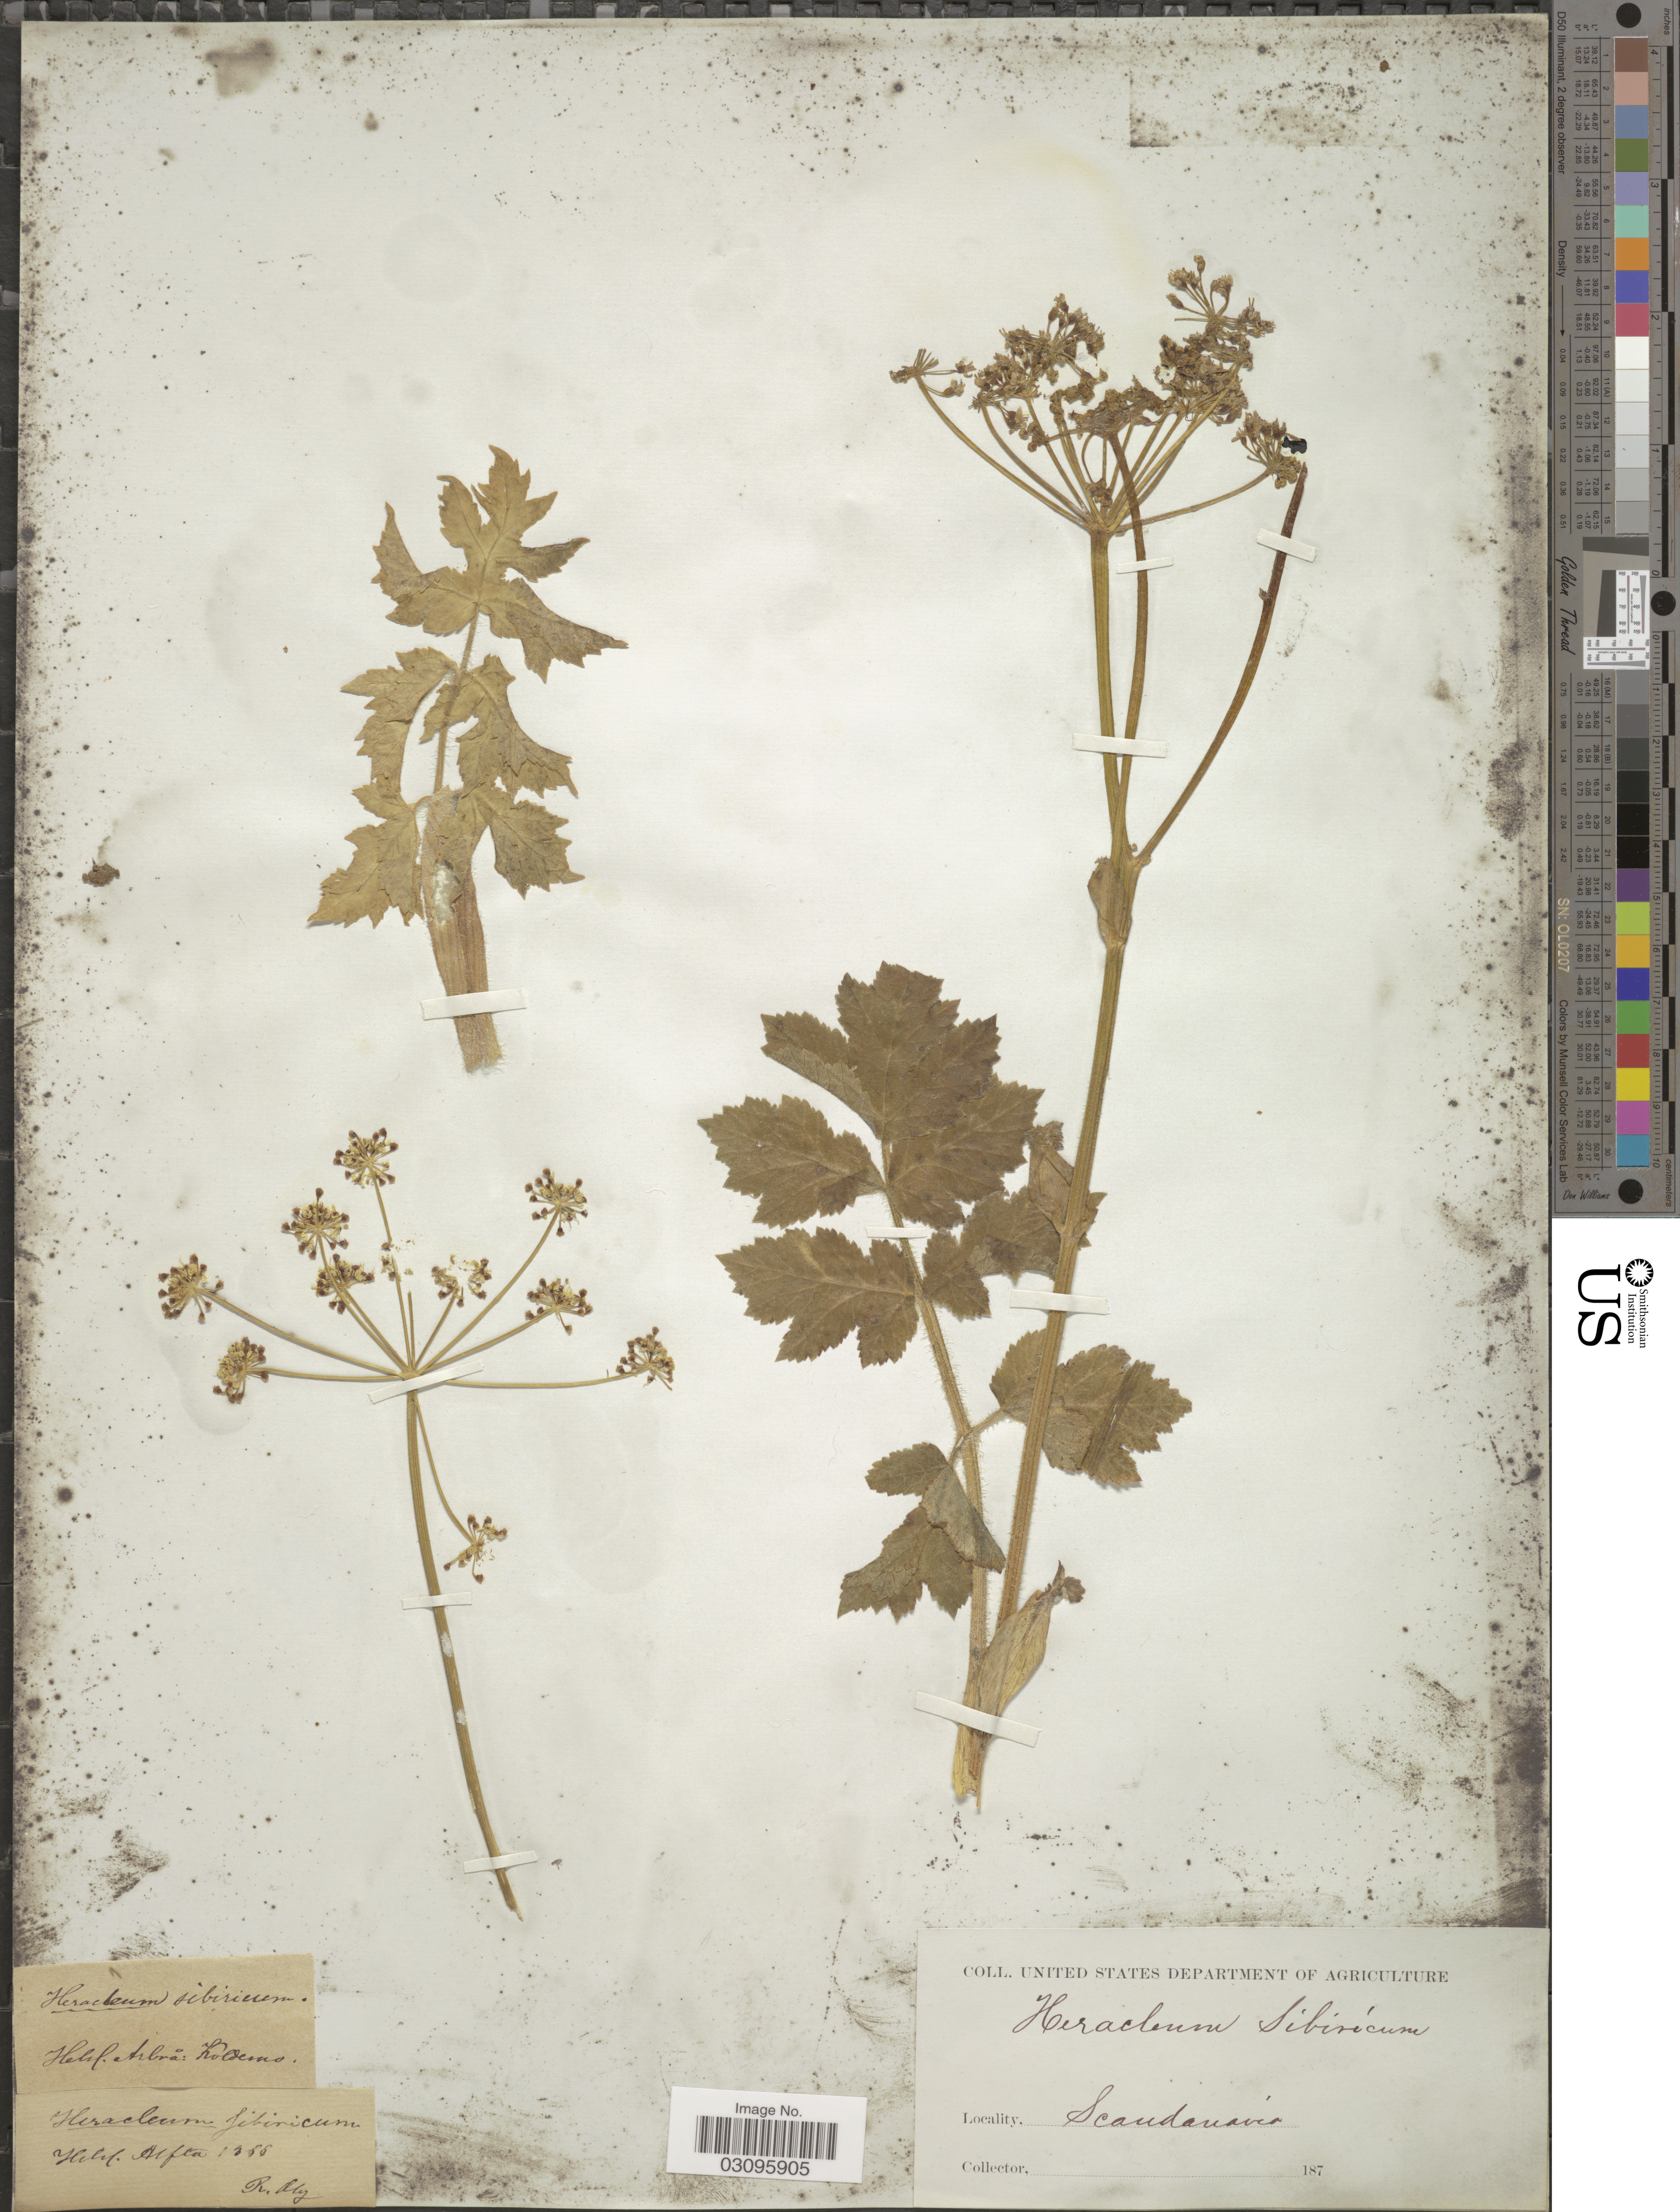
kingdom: Plantae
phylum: Tracheophyta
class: Magnoliopsida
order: Apiales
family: Apiaceae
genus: Heracleum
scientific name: Heracleum sibiricum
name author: L.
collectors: R. Aly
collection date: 1856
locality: Scandanavia. Helif. Arbra: Koldemo. Helif. Alfta.